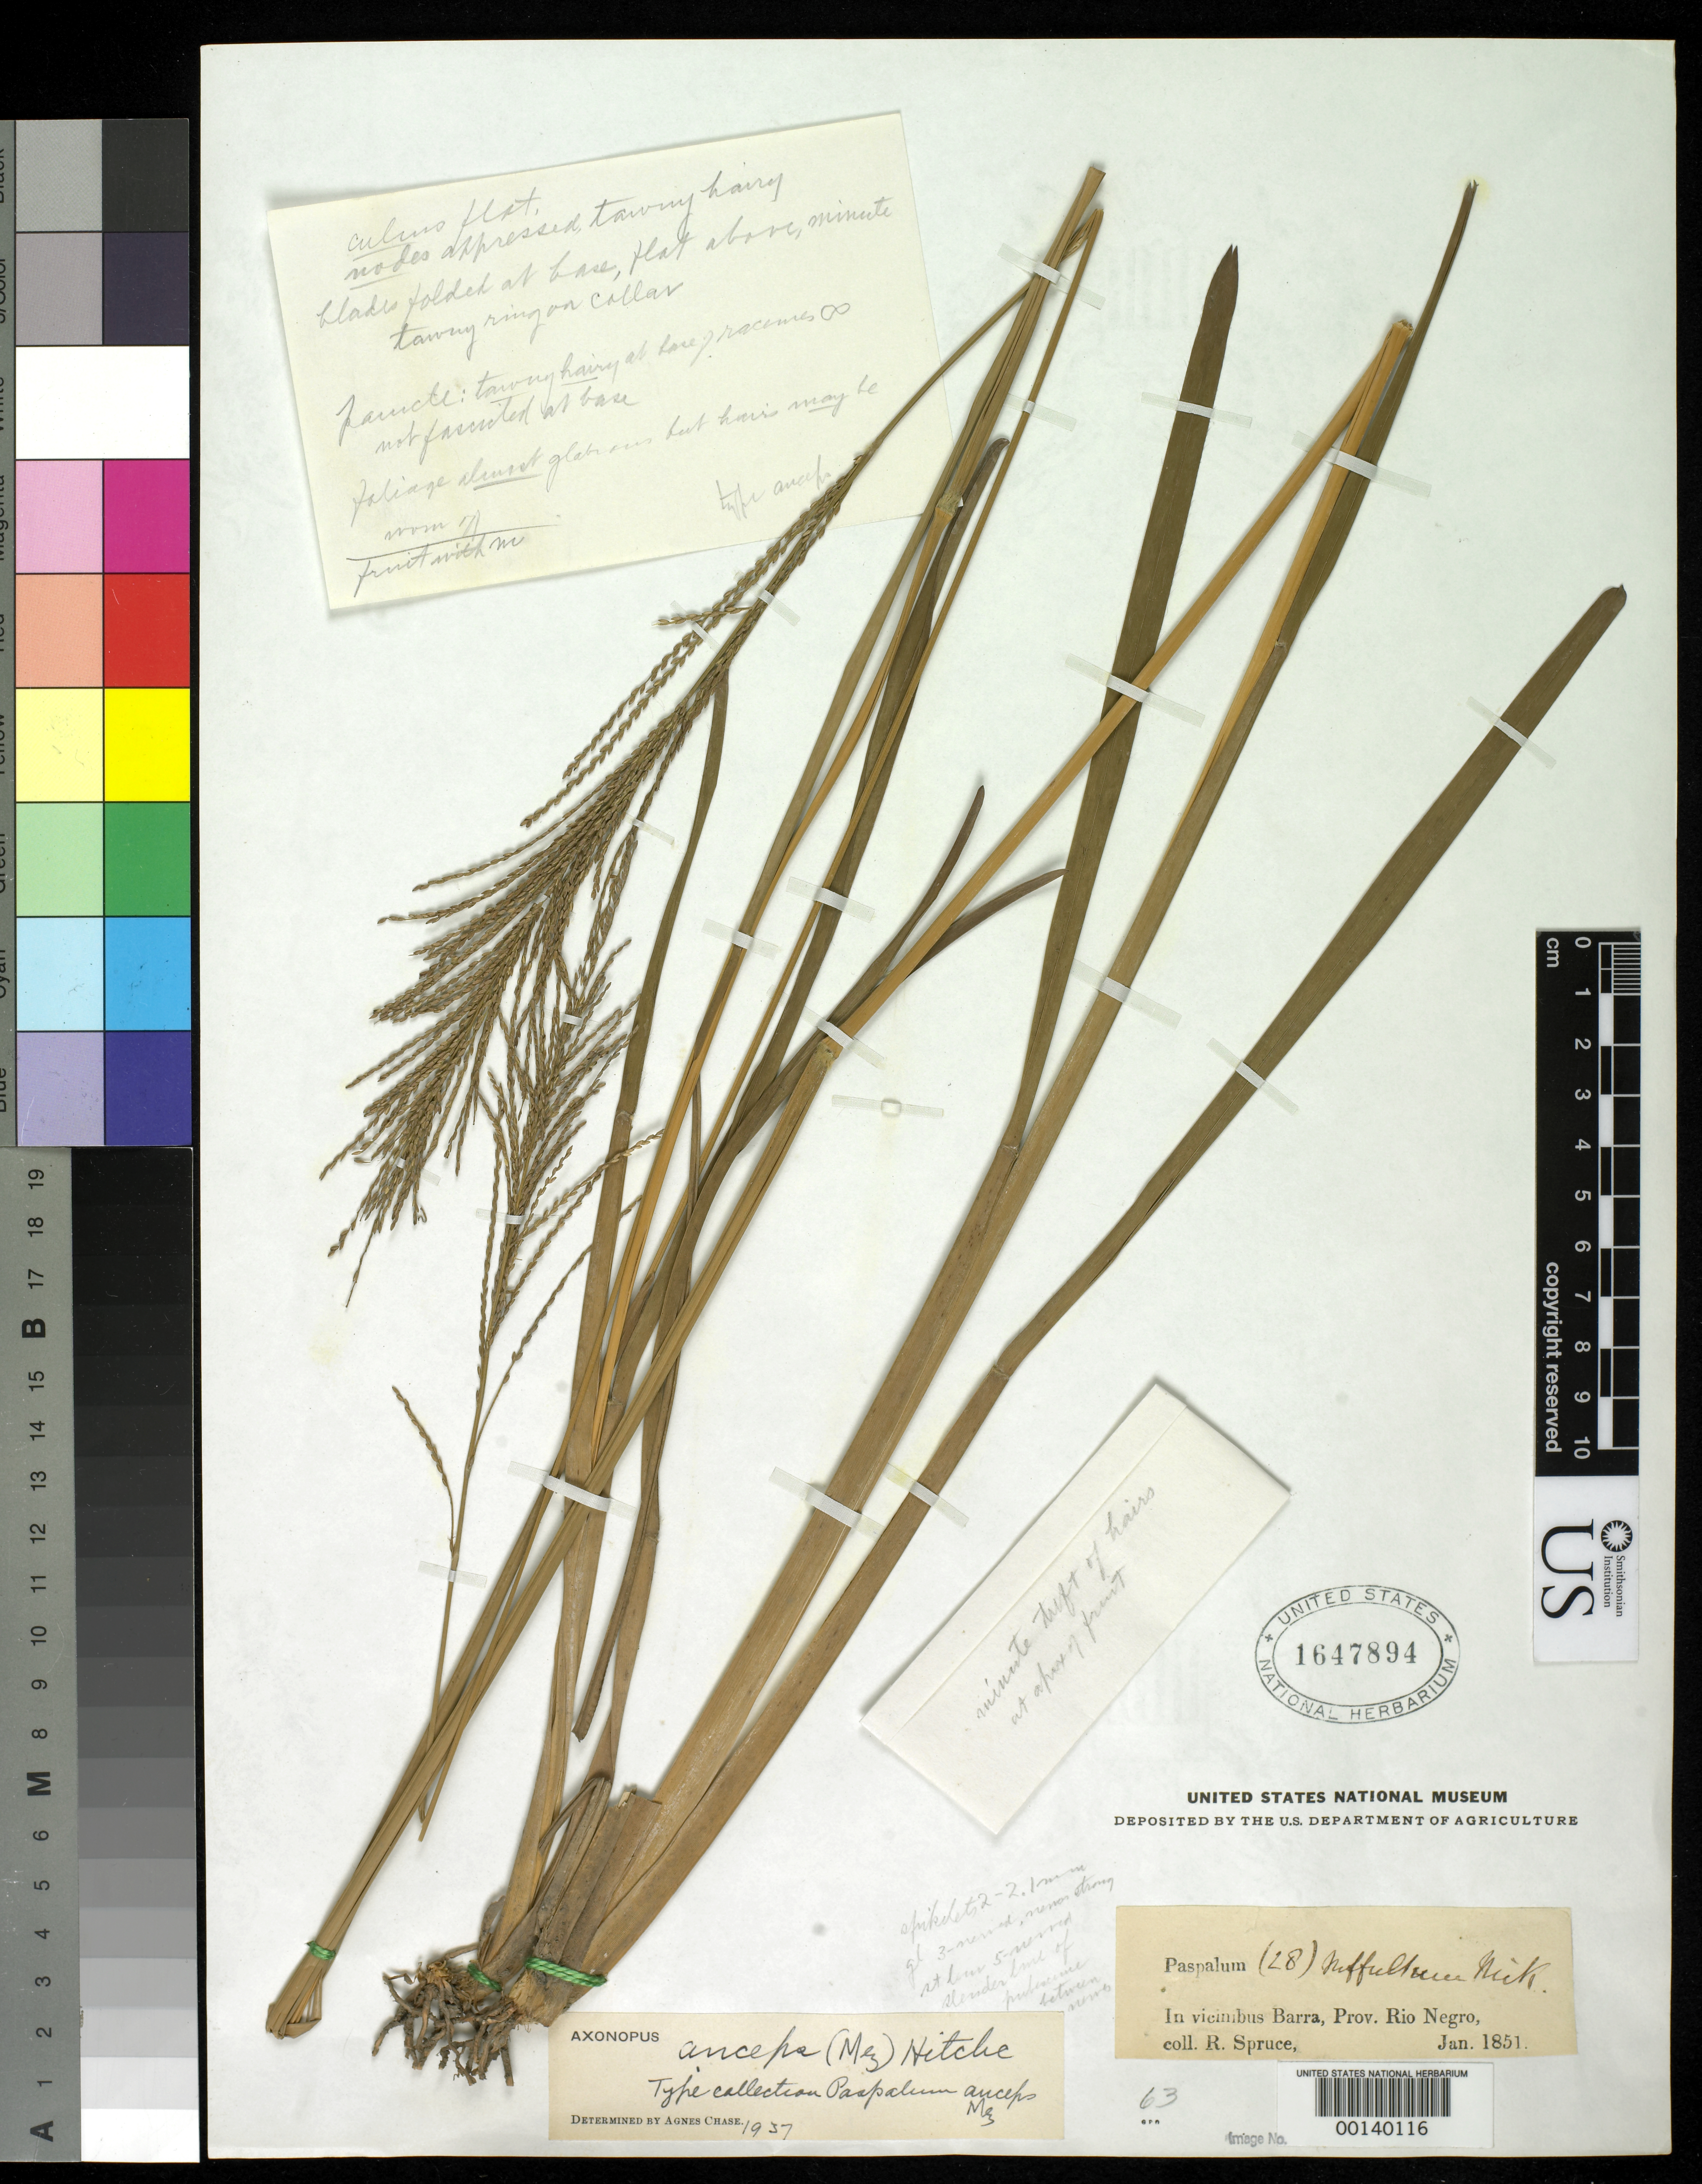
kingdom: Plantae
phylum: Tracheophyta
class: Liliopsida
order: Poales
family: Poaceae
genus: Paspalum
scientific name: Paspalum anceps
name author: Mez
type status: Isotype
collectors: R. Spruce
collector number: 1259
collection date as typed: Jan 1851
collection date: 1851-01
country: Brazil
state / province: Amazonas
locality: Prov. Rio Negro, in vicinibus barra.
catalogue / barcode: US 1647894